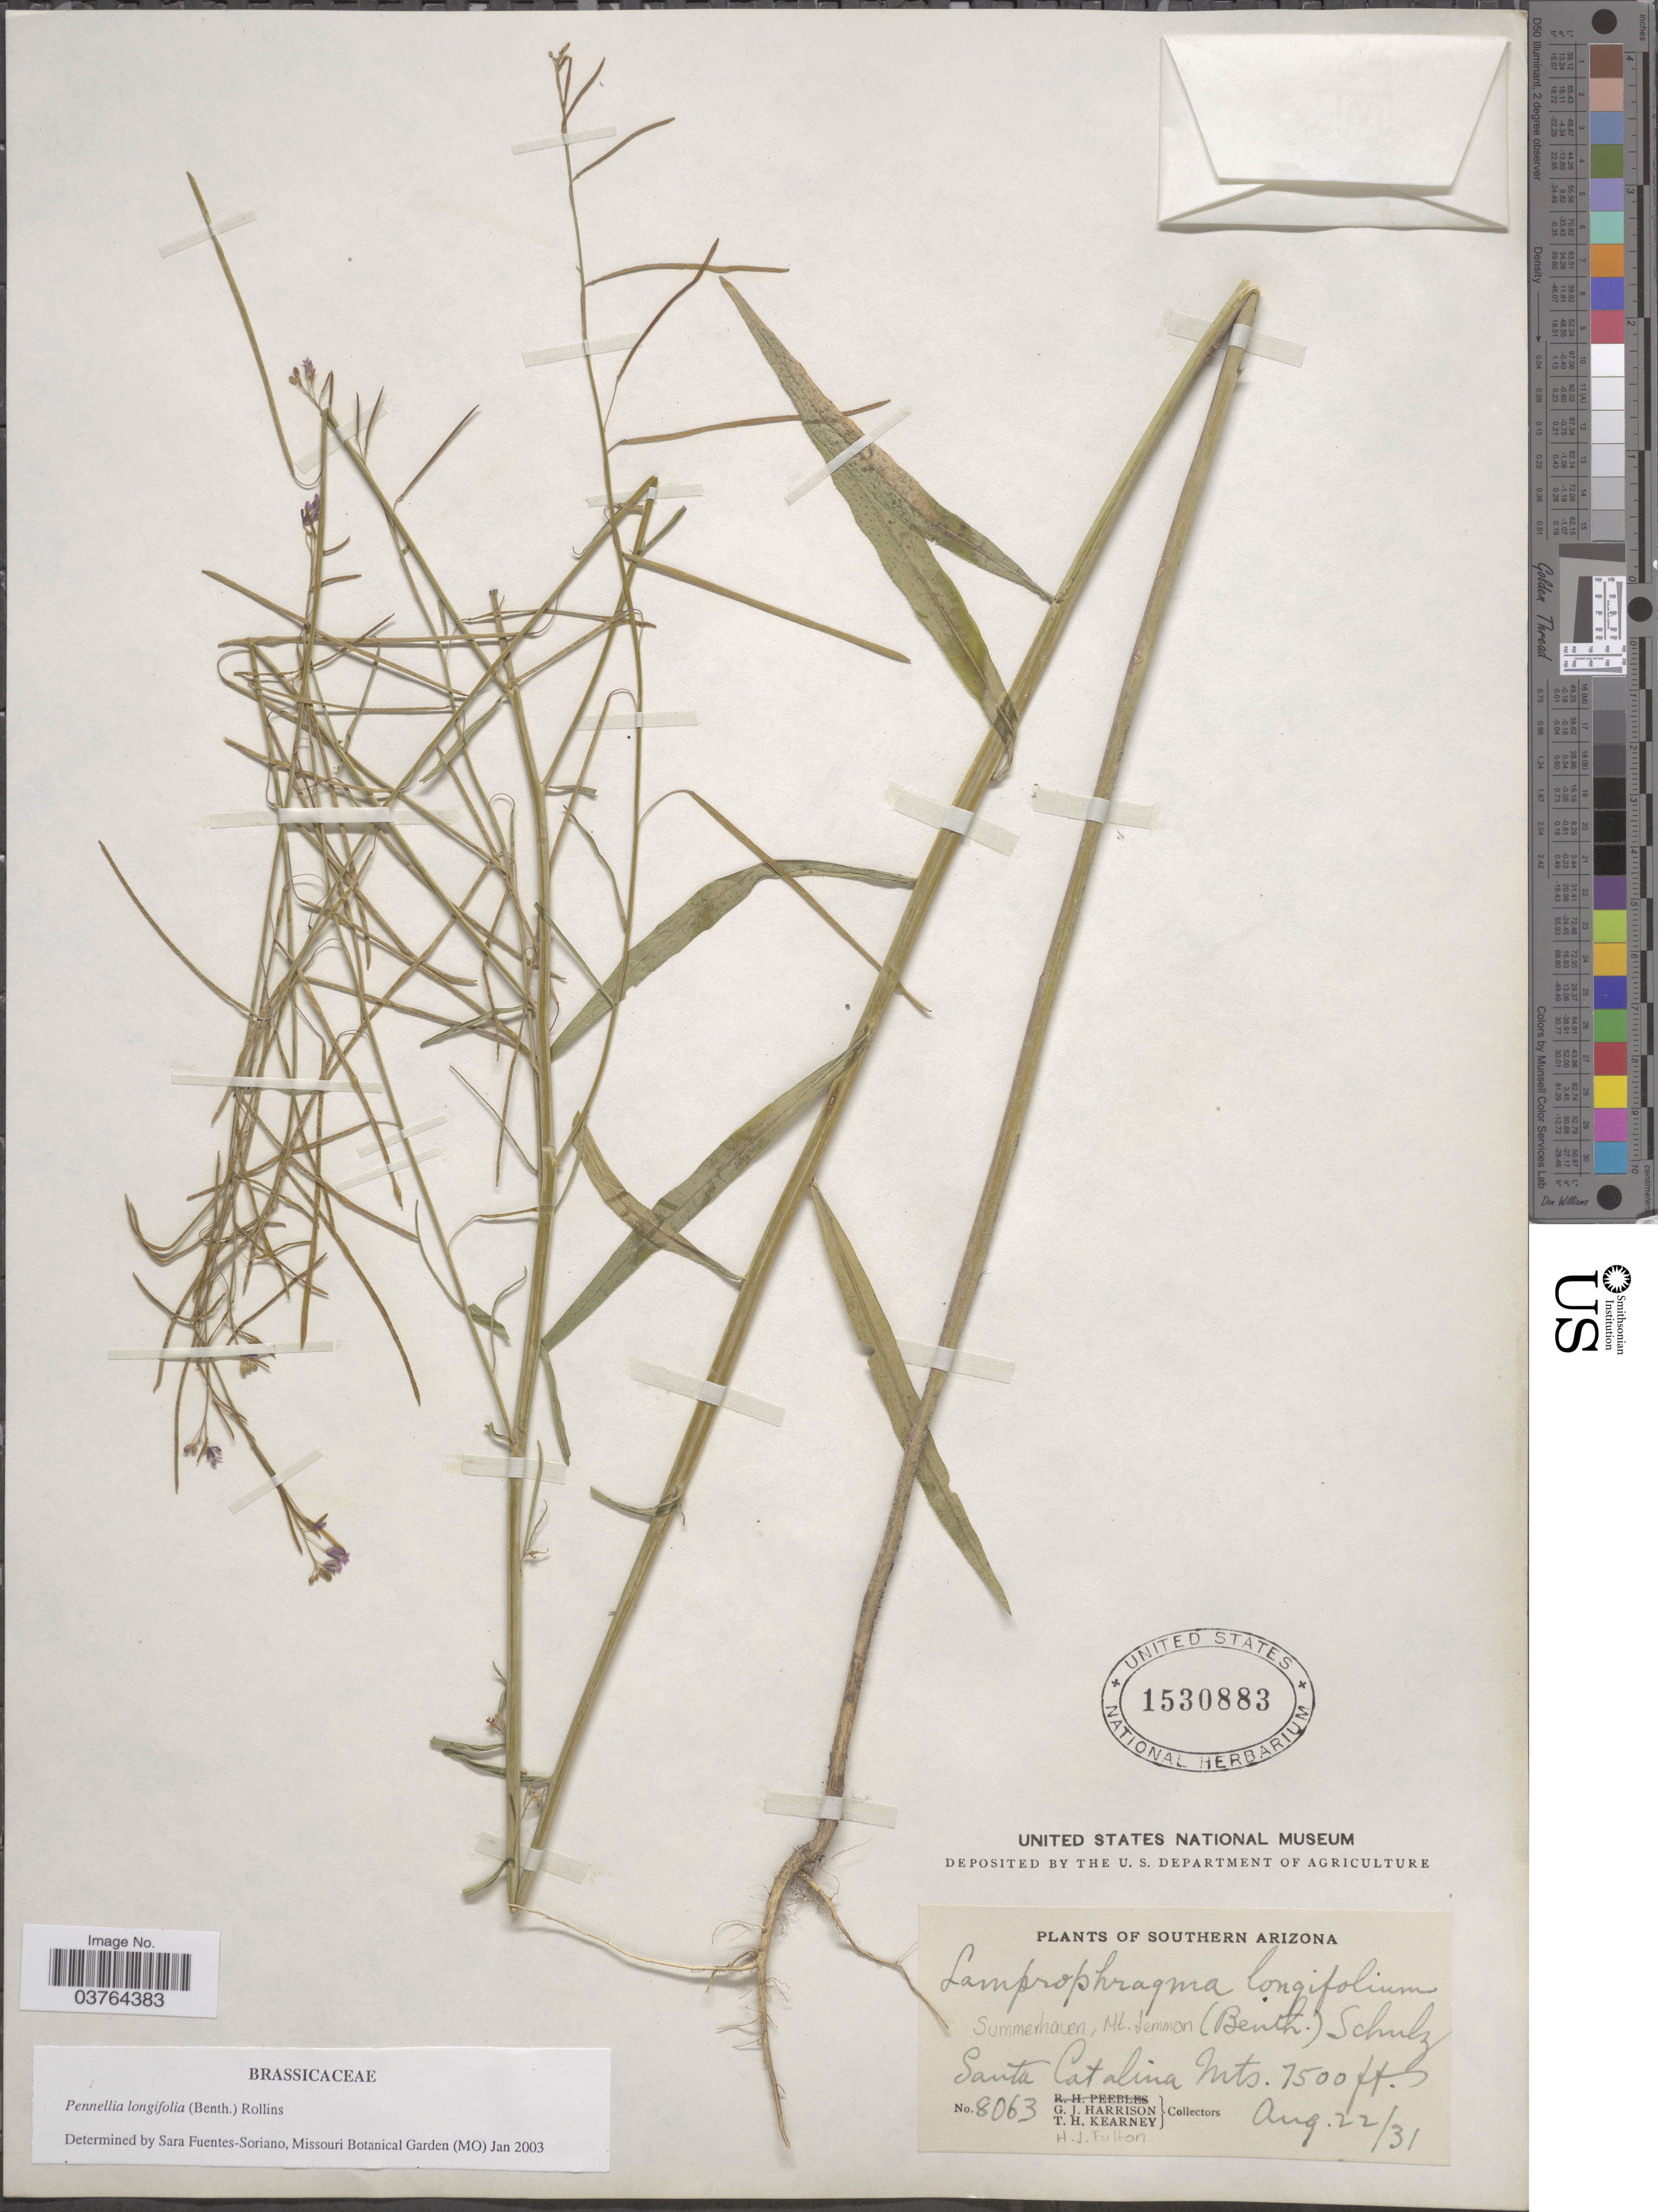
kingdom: Plantae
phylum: Tracheophyta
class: Magnoliopsida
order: Brassicales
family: Brassicaceae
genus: Pennellia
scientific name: Pennellia longifolia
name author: (Benth.) Rollins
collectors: G. J. Harrison, T. H. Kearney & H. Fulton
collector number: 8063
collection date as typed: Transcribed d/m/y: 22/8/31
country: United States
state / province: Arizona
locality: Southern Arizona. Summerhaven, Mt. Lemmon. Santa Catalina Mts.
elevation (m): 2286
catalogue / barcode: US 1530883